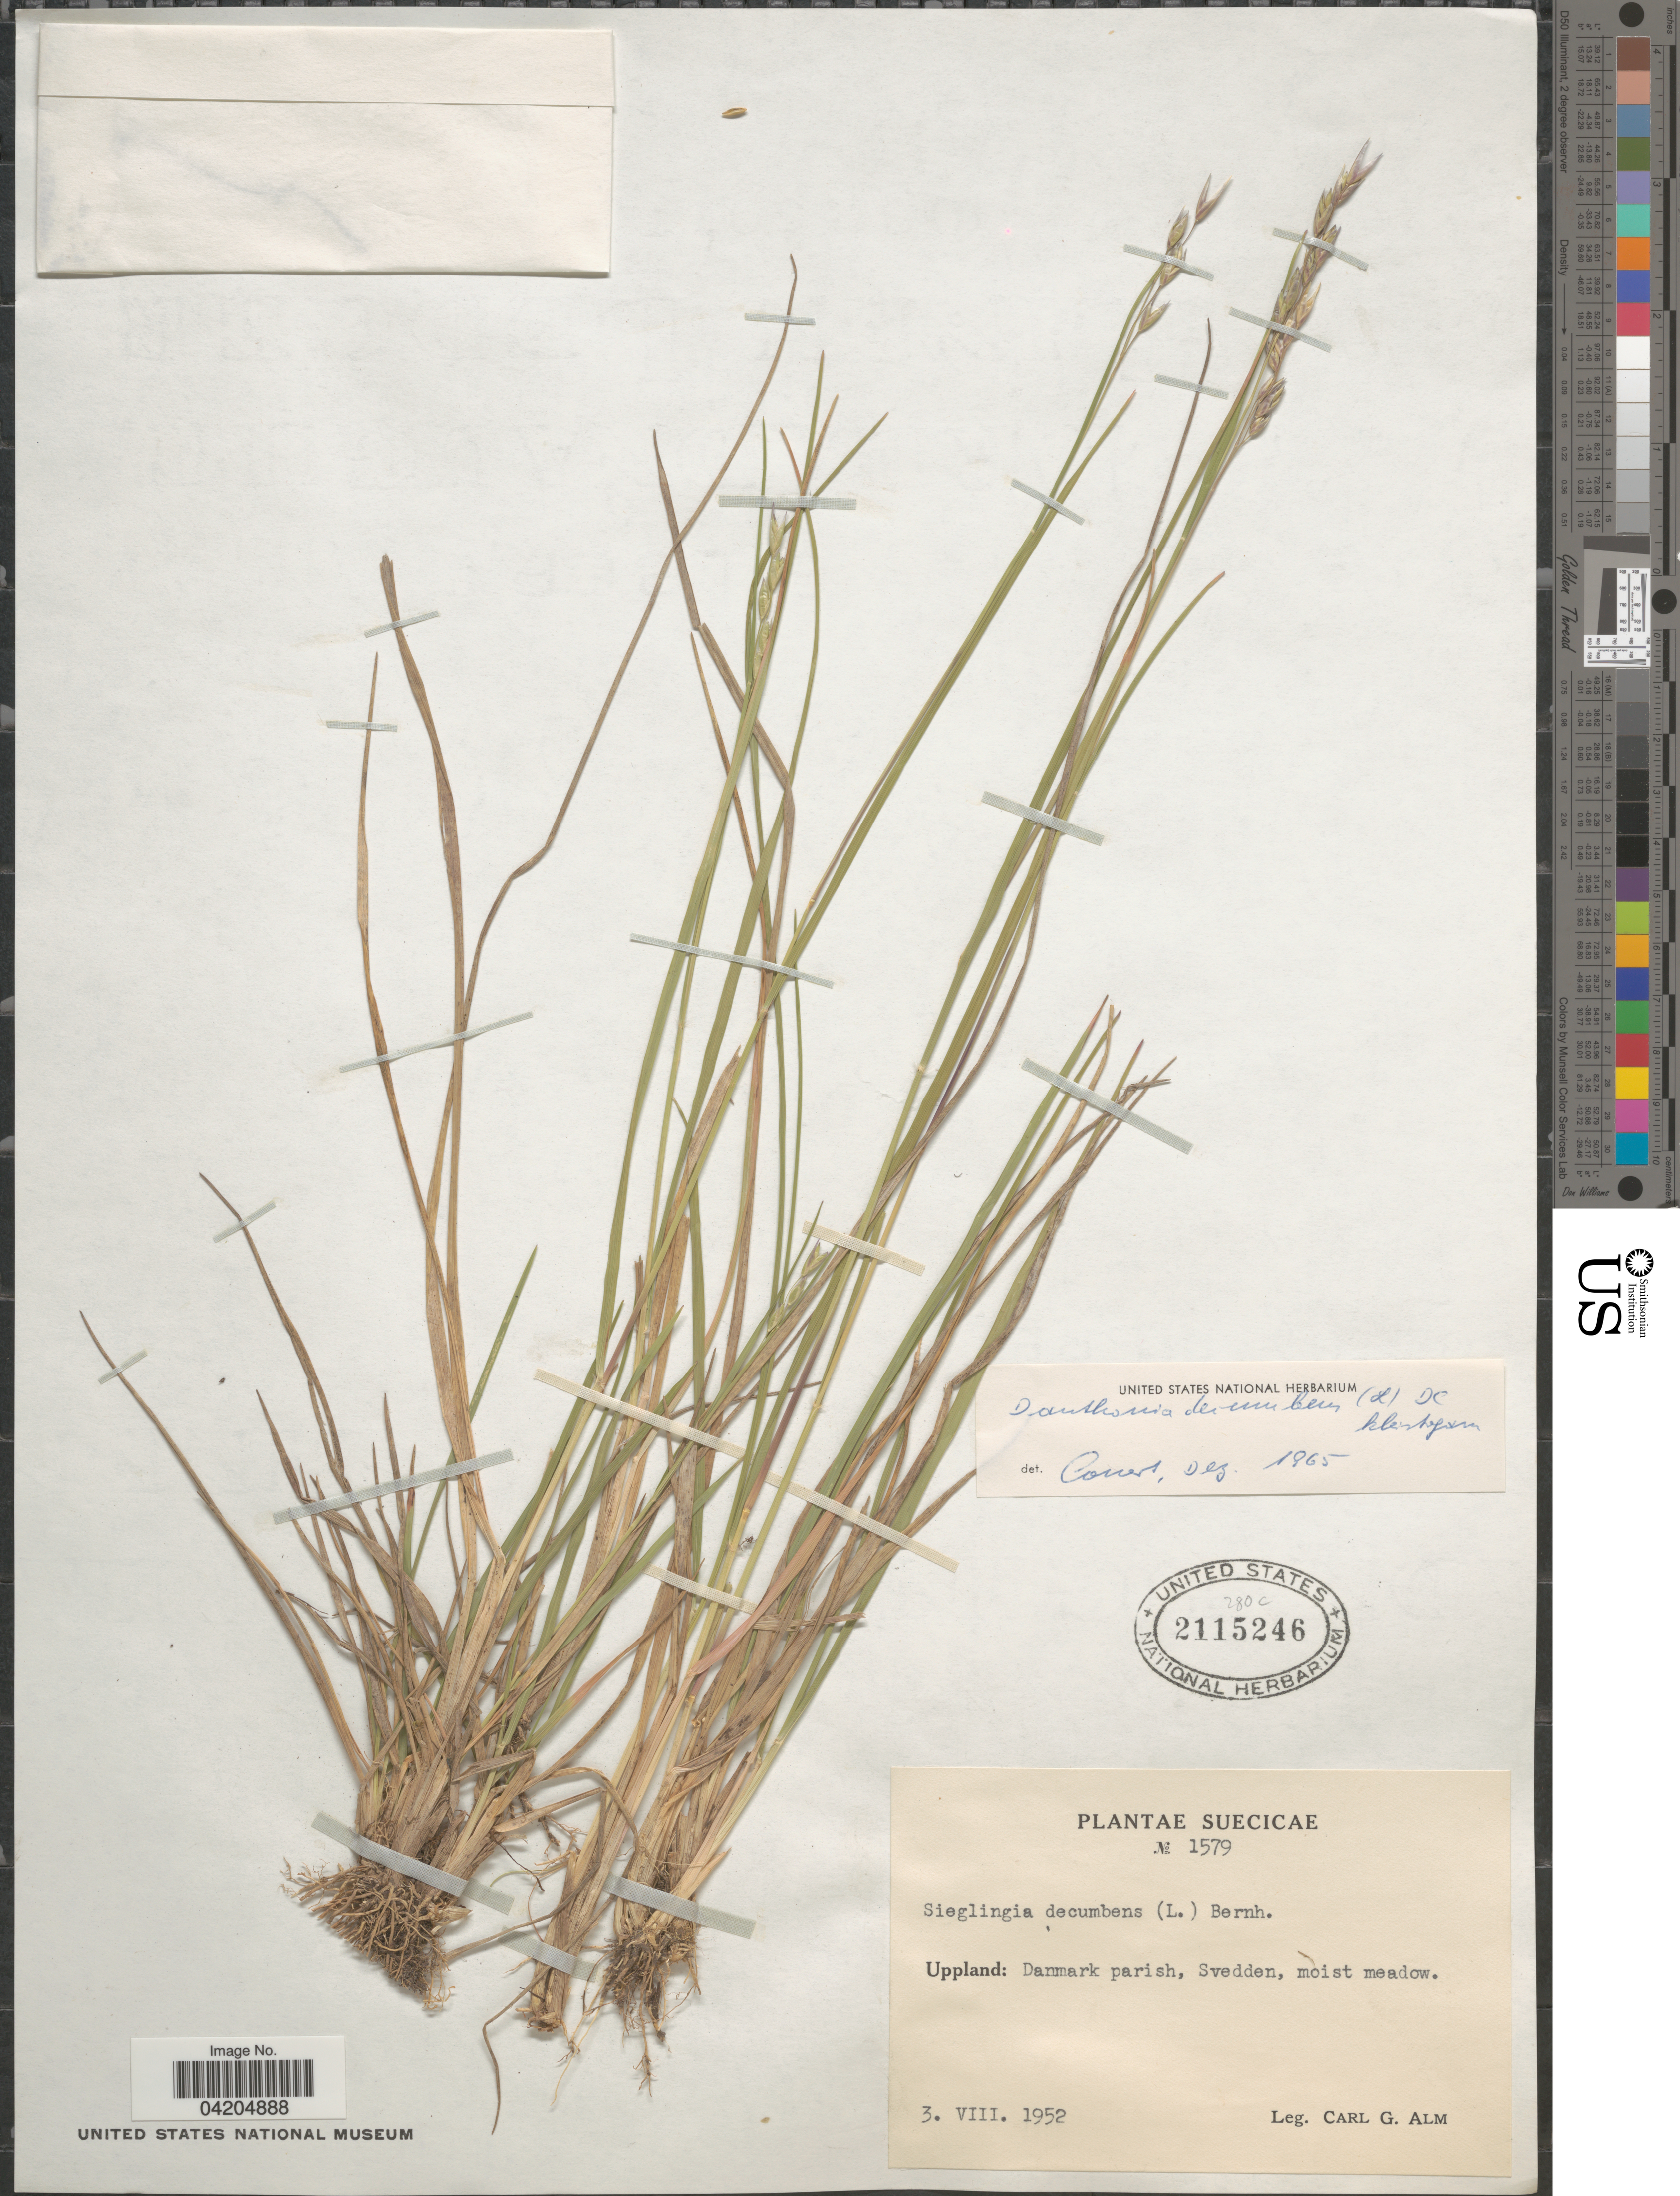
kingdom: Plantae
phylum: Tracheophyta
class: Liliopsida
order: Poales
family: Poaceae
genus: Danthonia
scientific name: Danthonia decumbens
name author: (L.) DC.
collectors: C. G. Alm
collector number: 1579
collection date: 1952-08-03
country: Sweden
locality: Suecicae. Uppland: Danmark parish, Svedden.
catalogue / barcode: US 2115246